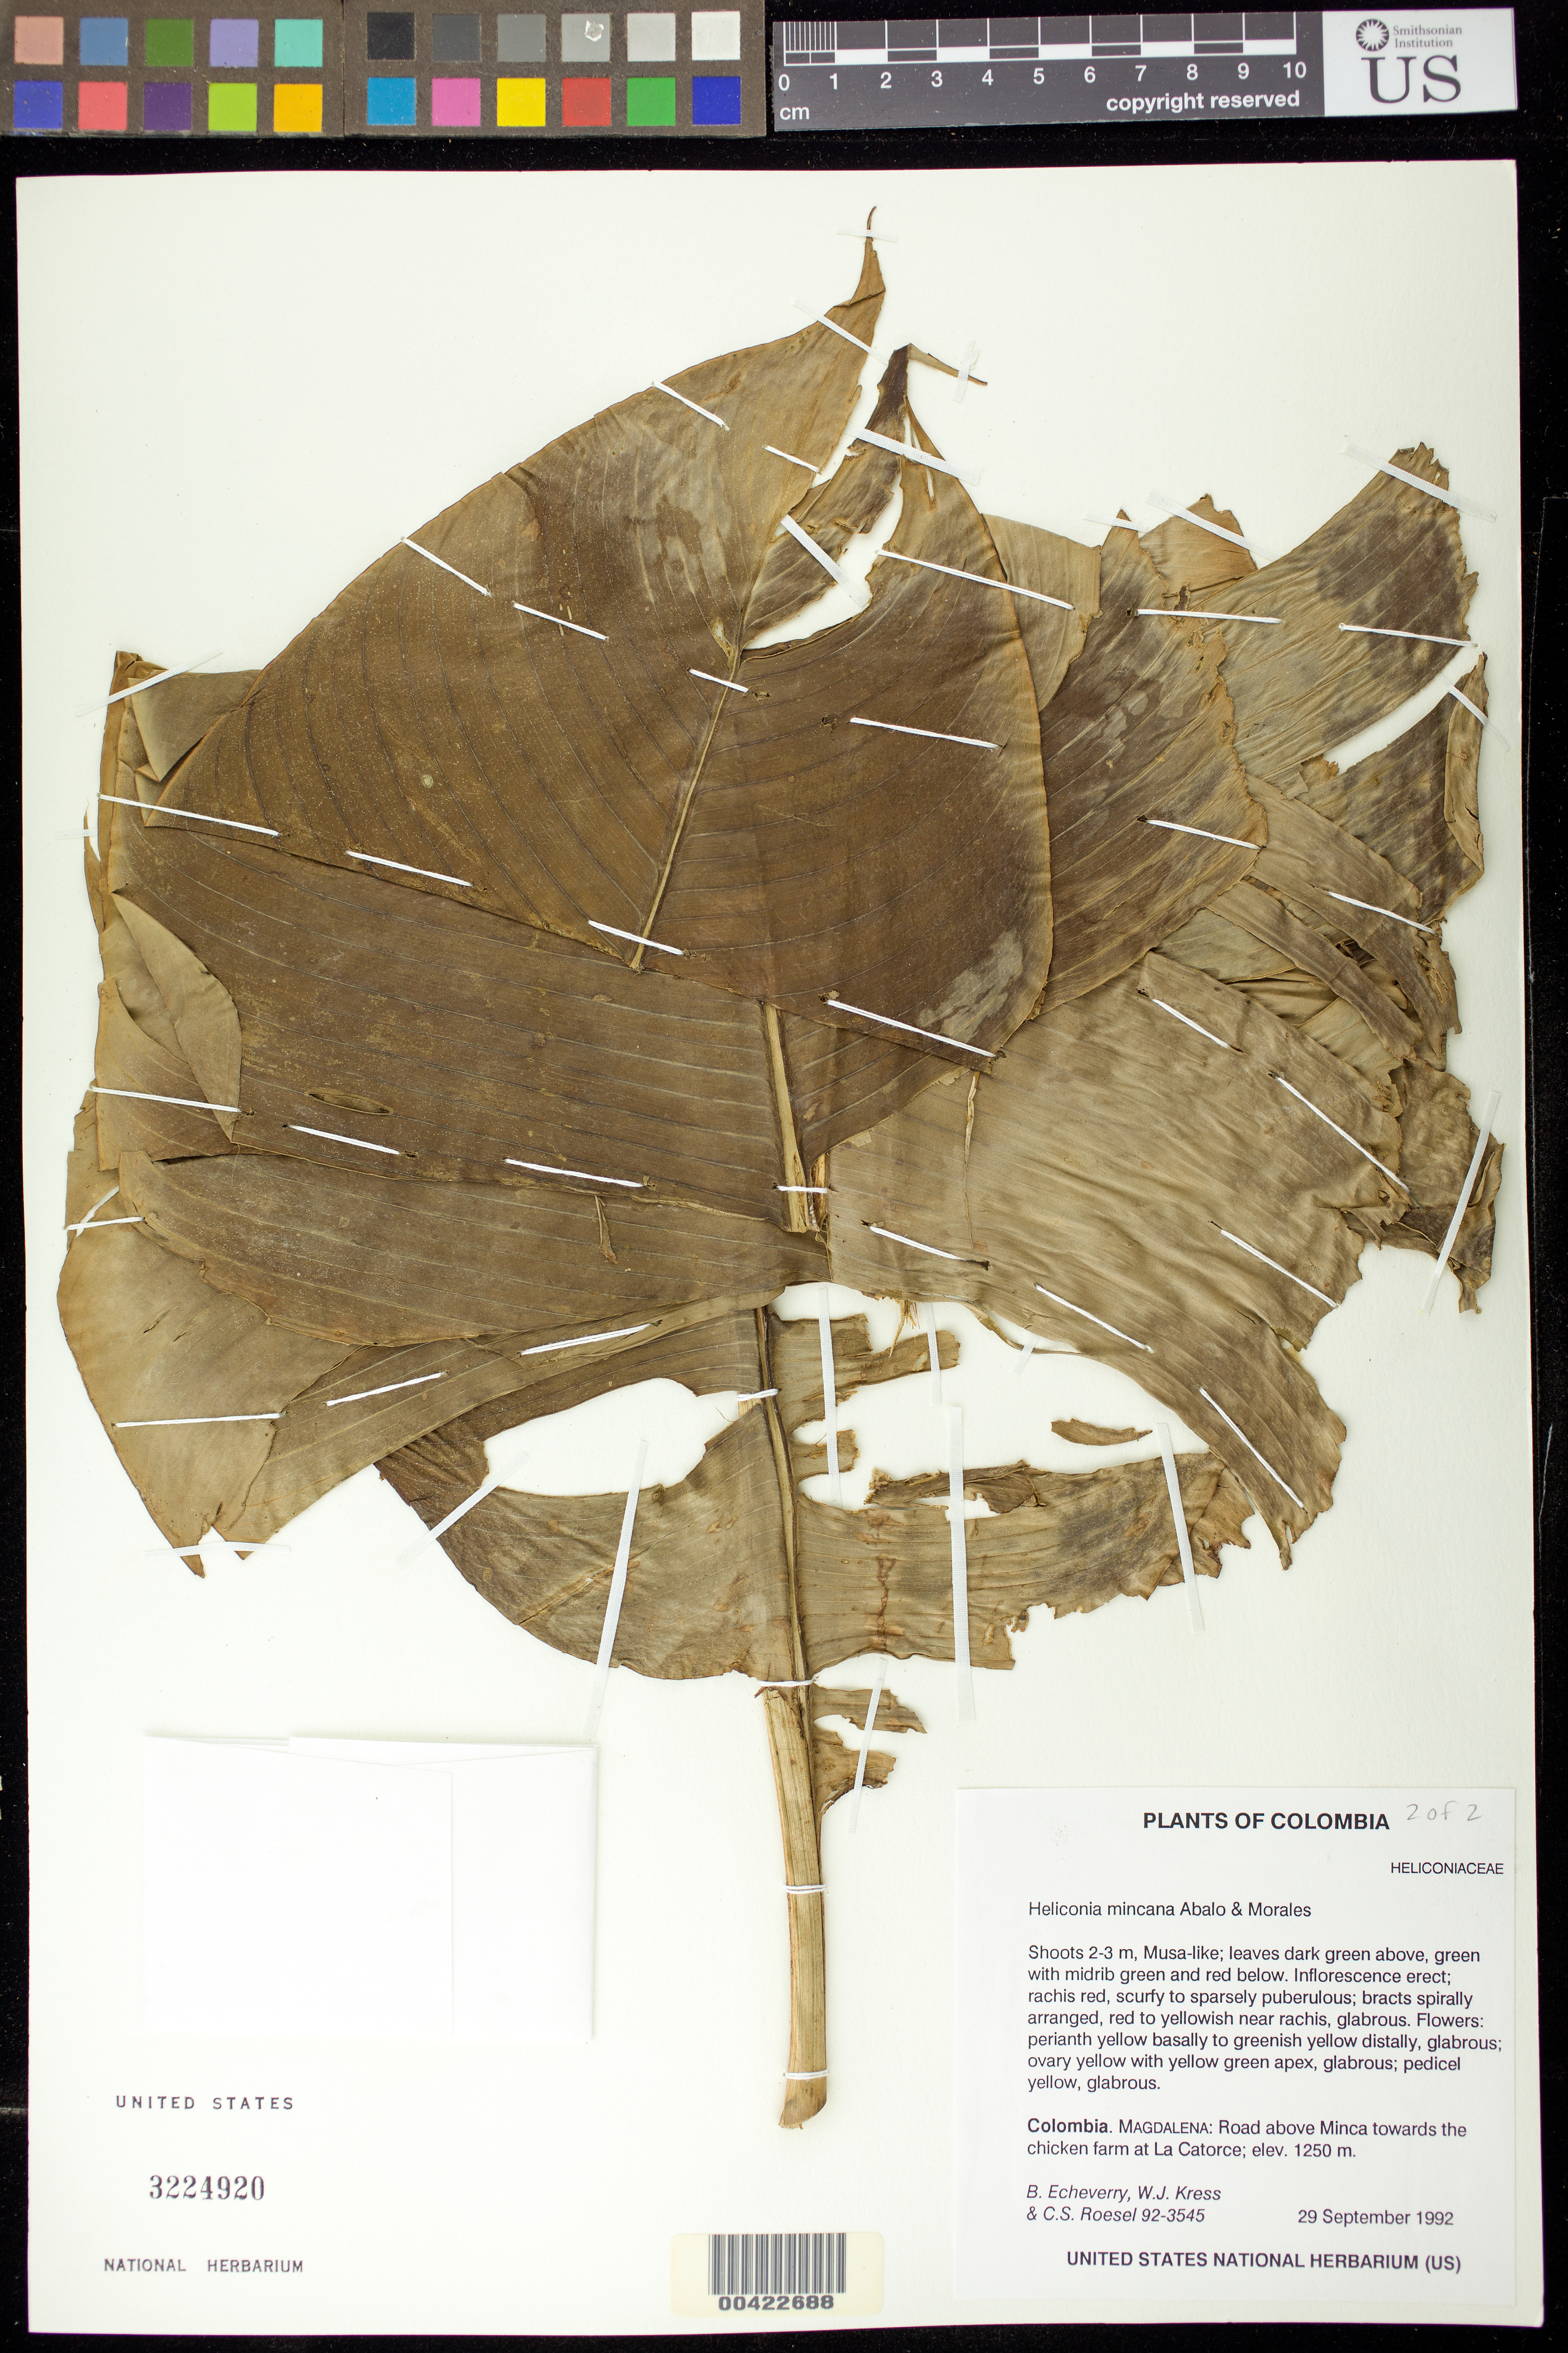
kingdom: Plantae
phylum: Tracheophyta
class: Liliopsida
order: Zingiberales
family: Heliconiaceae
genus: Heliconia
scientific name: Heliconia mincana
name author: Abalo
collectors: B. Echeverry, W. J. Kress & C. S. Roesel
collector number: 92-3545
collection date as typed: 29 Sep 1992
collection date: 1992-09-29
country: Colombia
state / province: Magdalena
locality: Road above minca, towards chicken farm at la catorce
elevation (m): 1250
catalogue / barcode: US 3224920